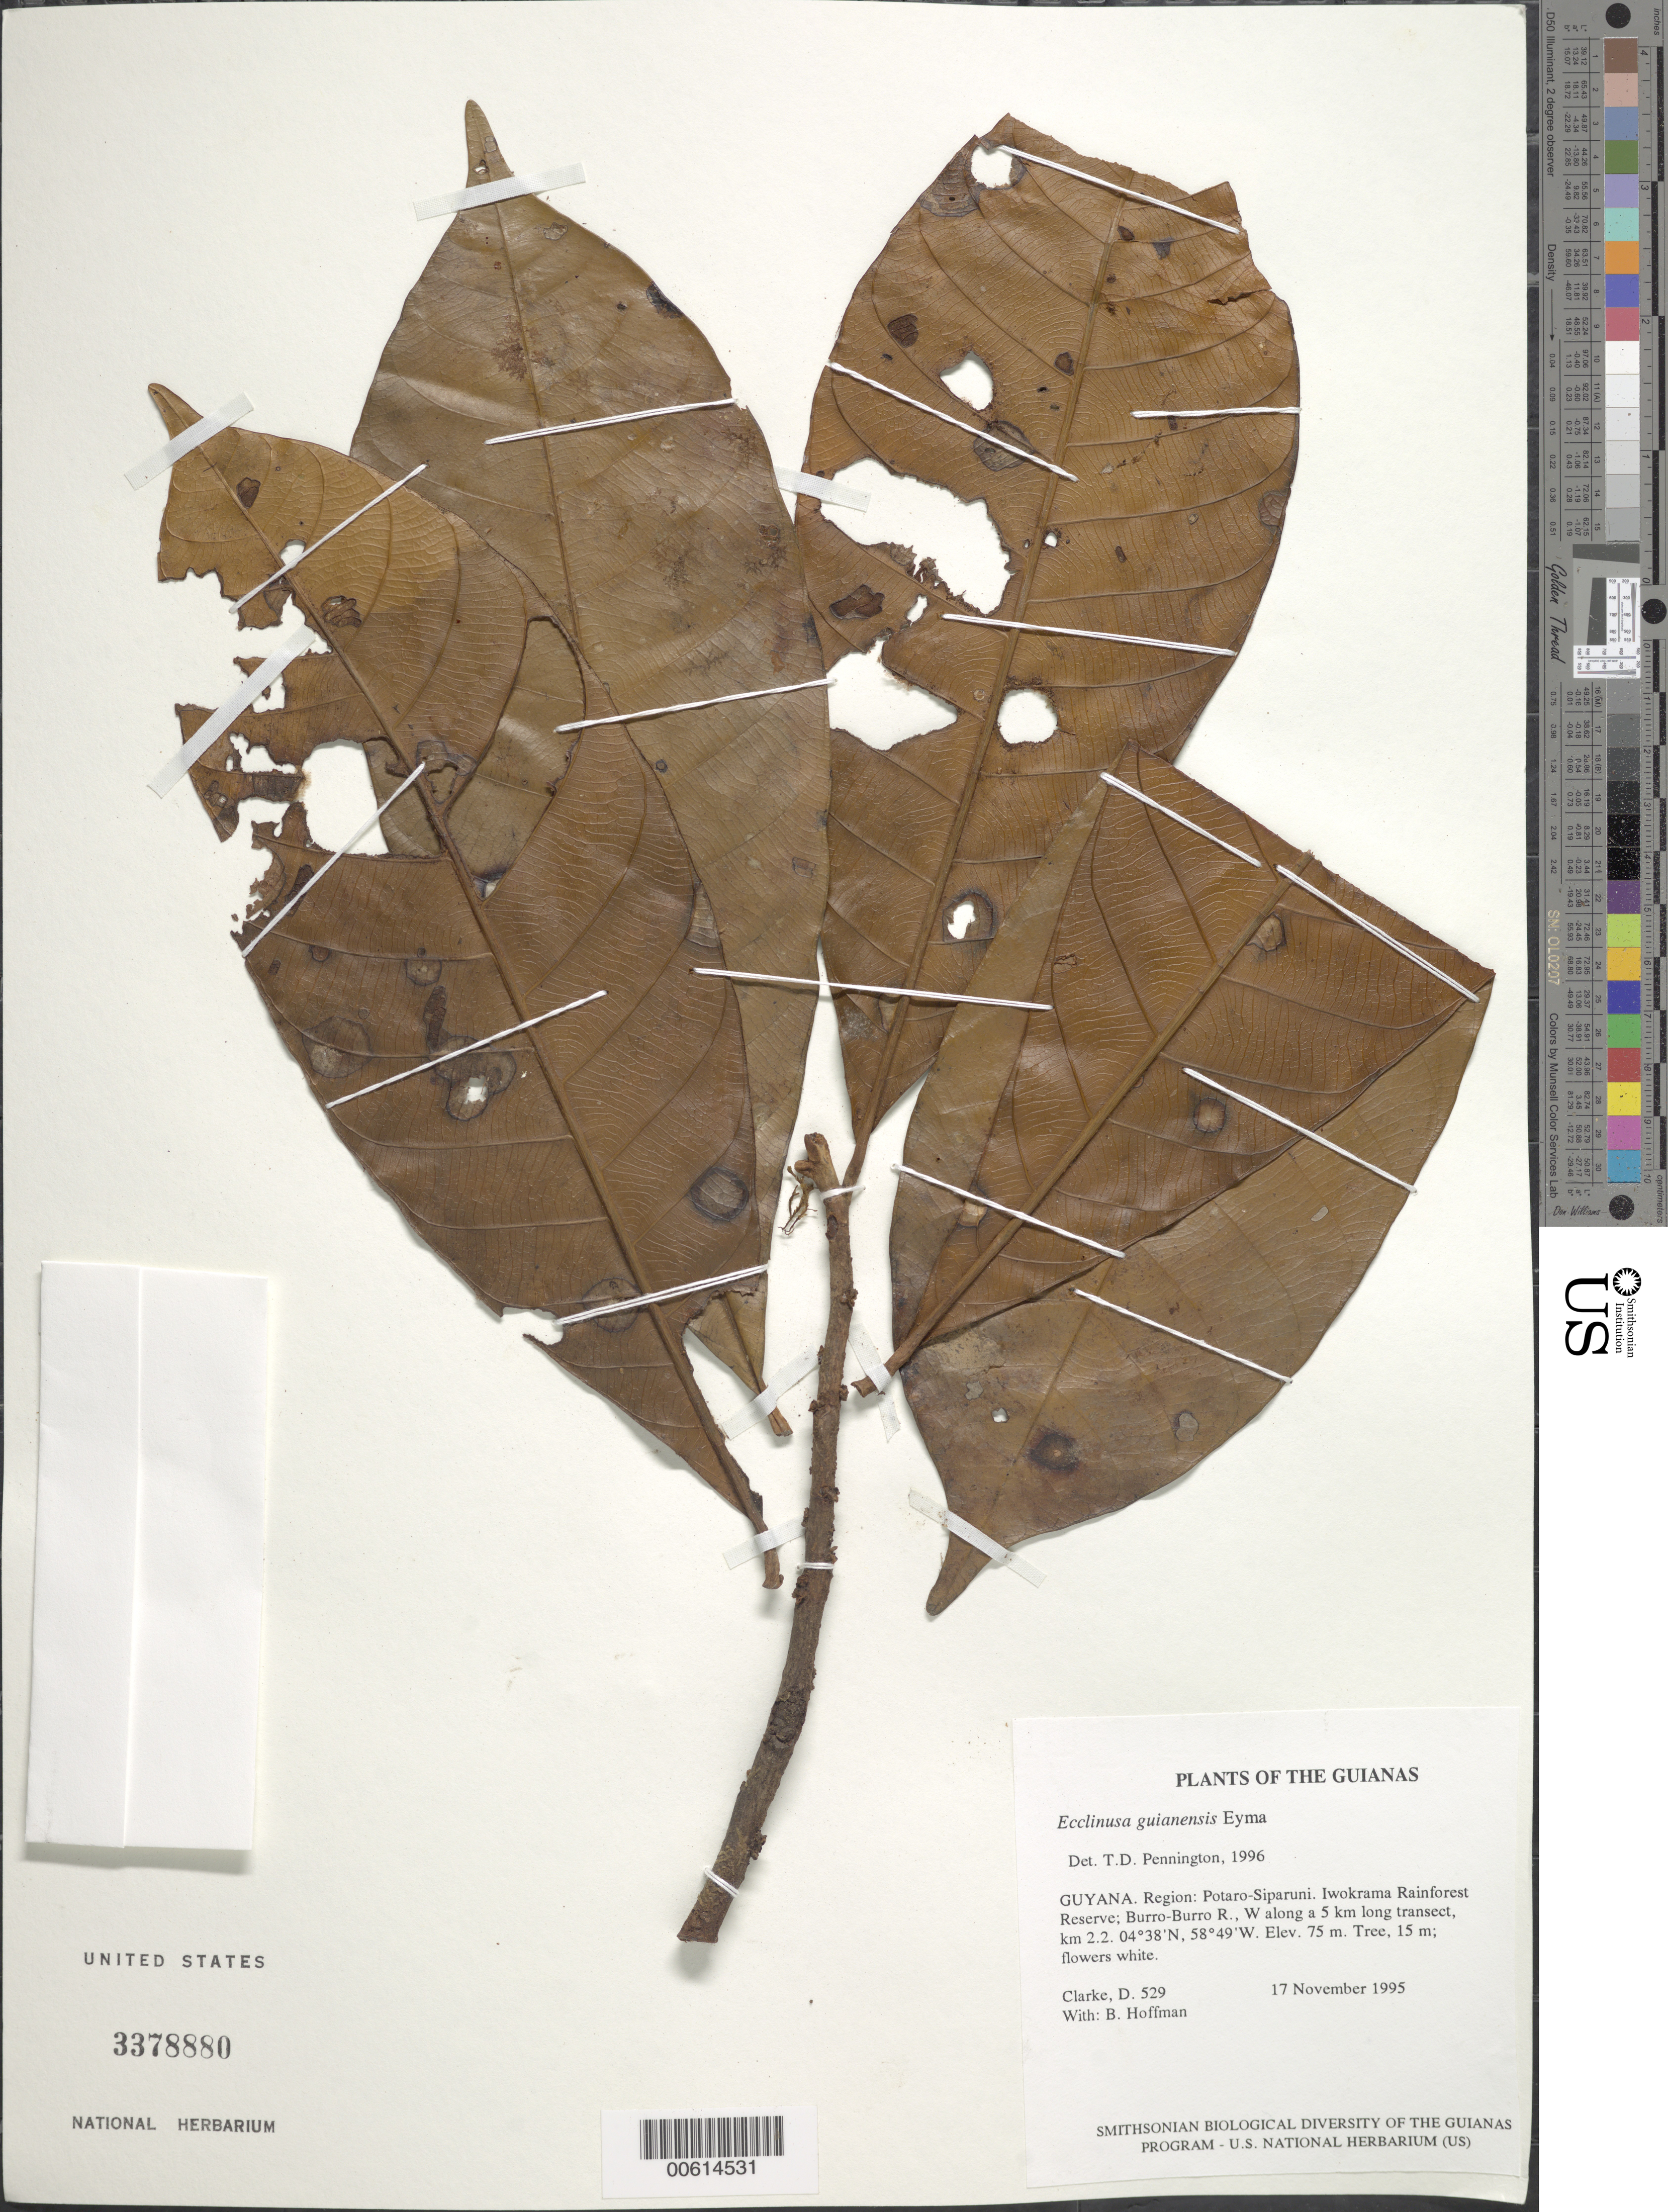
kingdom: Plantae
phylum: Tracheophyta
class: Magnoliopsida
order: Ericales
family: Sapotaceae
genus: Ecclinusa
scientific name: Ecclinusa guianensis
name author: Eyma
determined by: Pennington, T. D., (K)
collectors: H. D. Clarke & B. Hoffman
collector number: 529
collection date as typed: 17 November 1995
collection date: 1995-11-17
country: Guyana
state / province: Potaro-Siparuni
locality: Iwokrama Rainforest Reserve; Burro-Burro R., W along a 5 km long transect, km 2.2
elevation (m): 75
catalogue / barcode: US 3378880